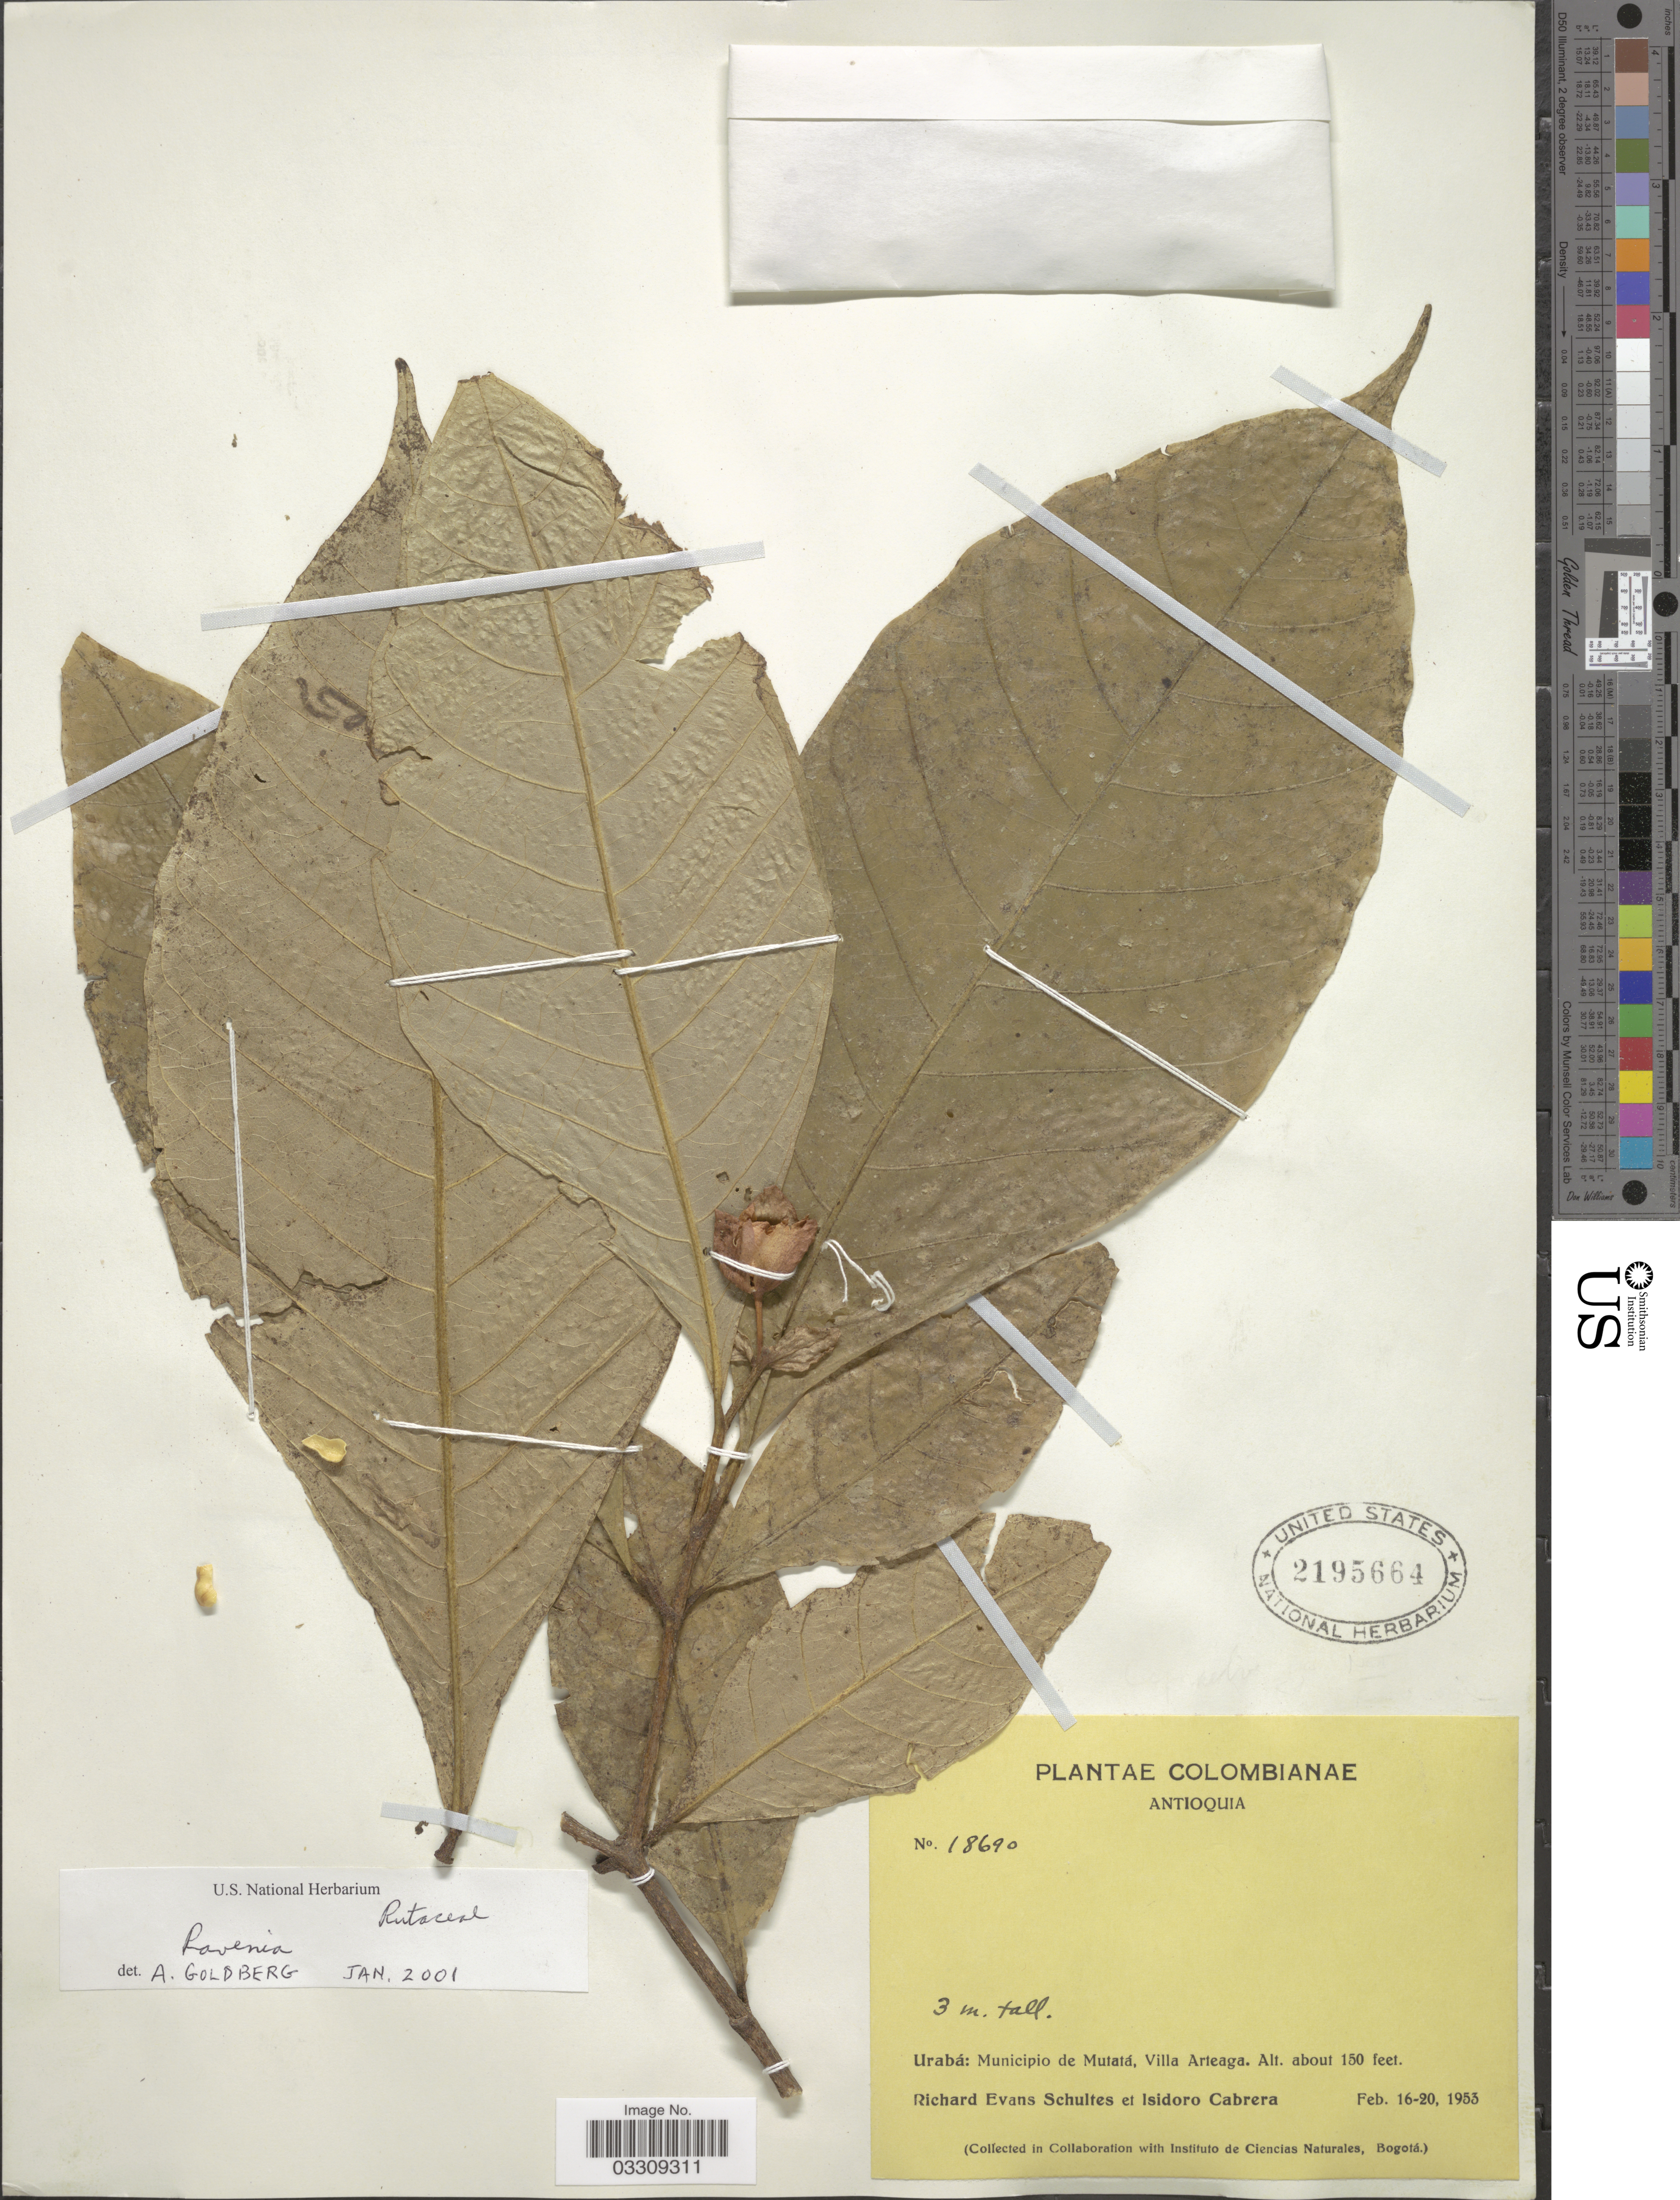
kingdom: Plantae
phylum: Tracheophyta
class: Magnoliopsida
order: Sapindales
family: Rutaceae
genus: Ravenia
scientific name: Ravenia rosea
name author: Standl.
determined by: Londoño-Echeverri, Y.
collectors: R. E. Schultes & I. Cabrera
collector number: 18690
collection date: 1953-02-16/1953-02-20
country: Colombia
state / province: Antioquia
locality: Urabá: Municipio de Mutatá, Villa Arteaga.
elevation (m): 46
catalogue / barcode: US 2195664